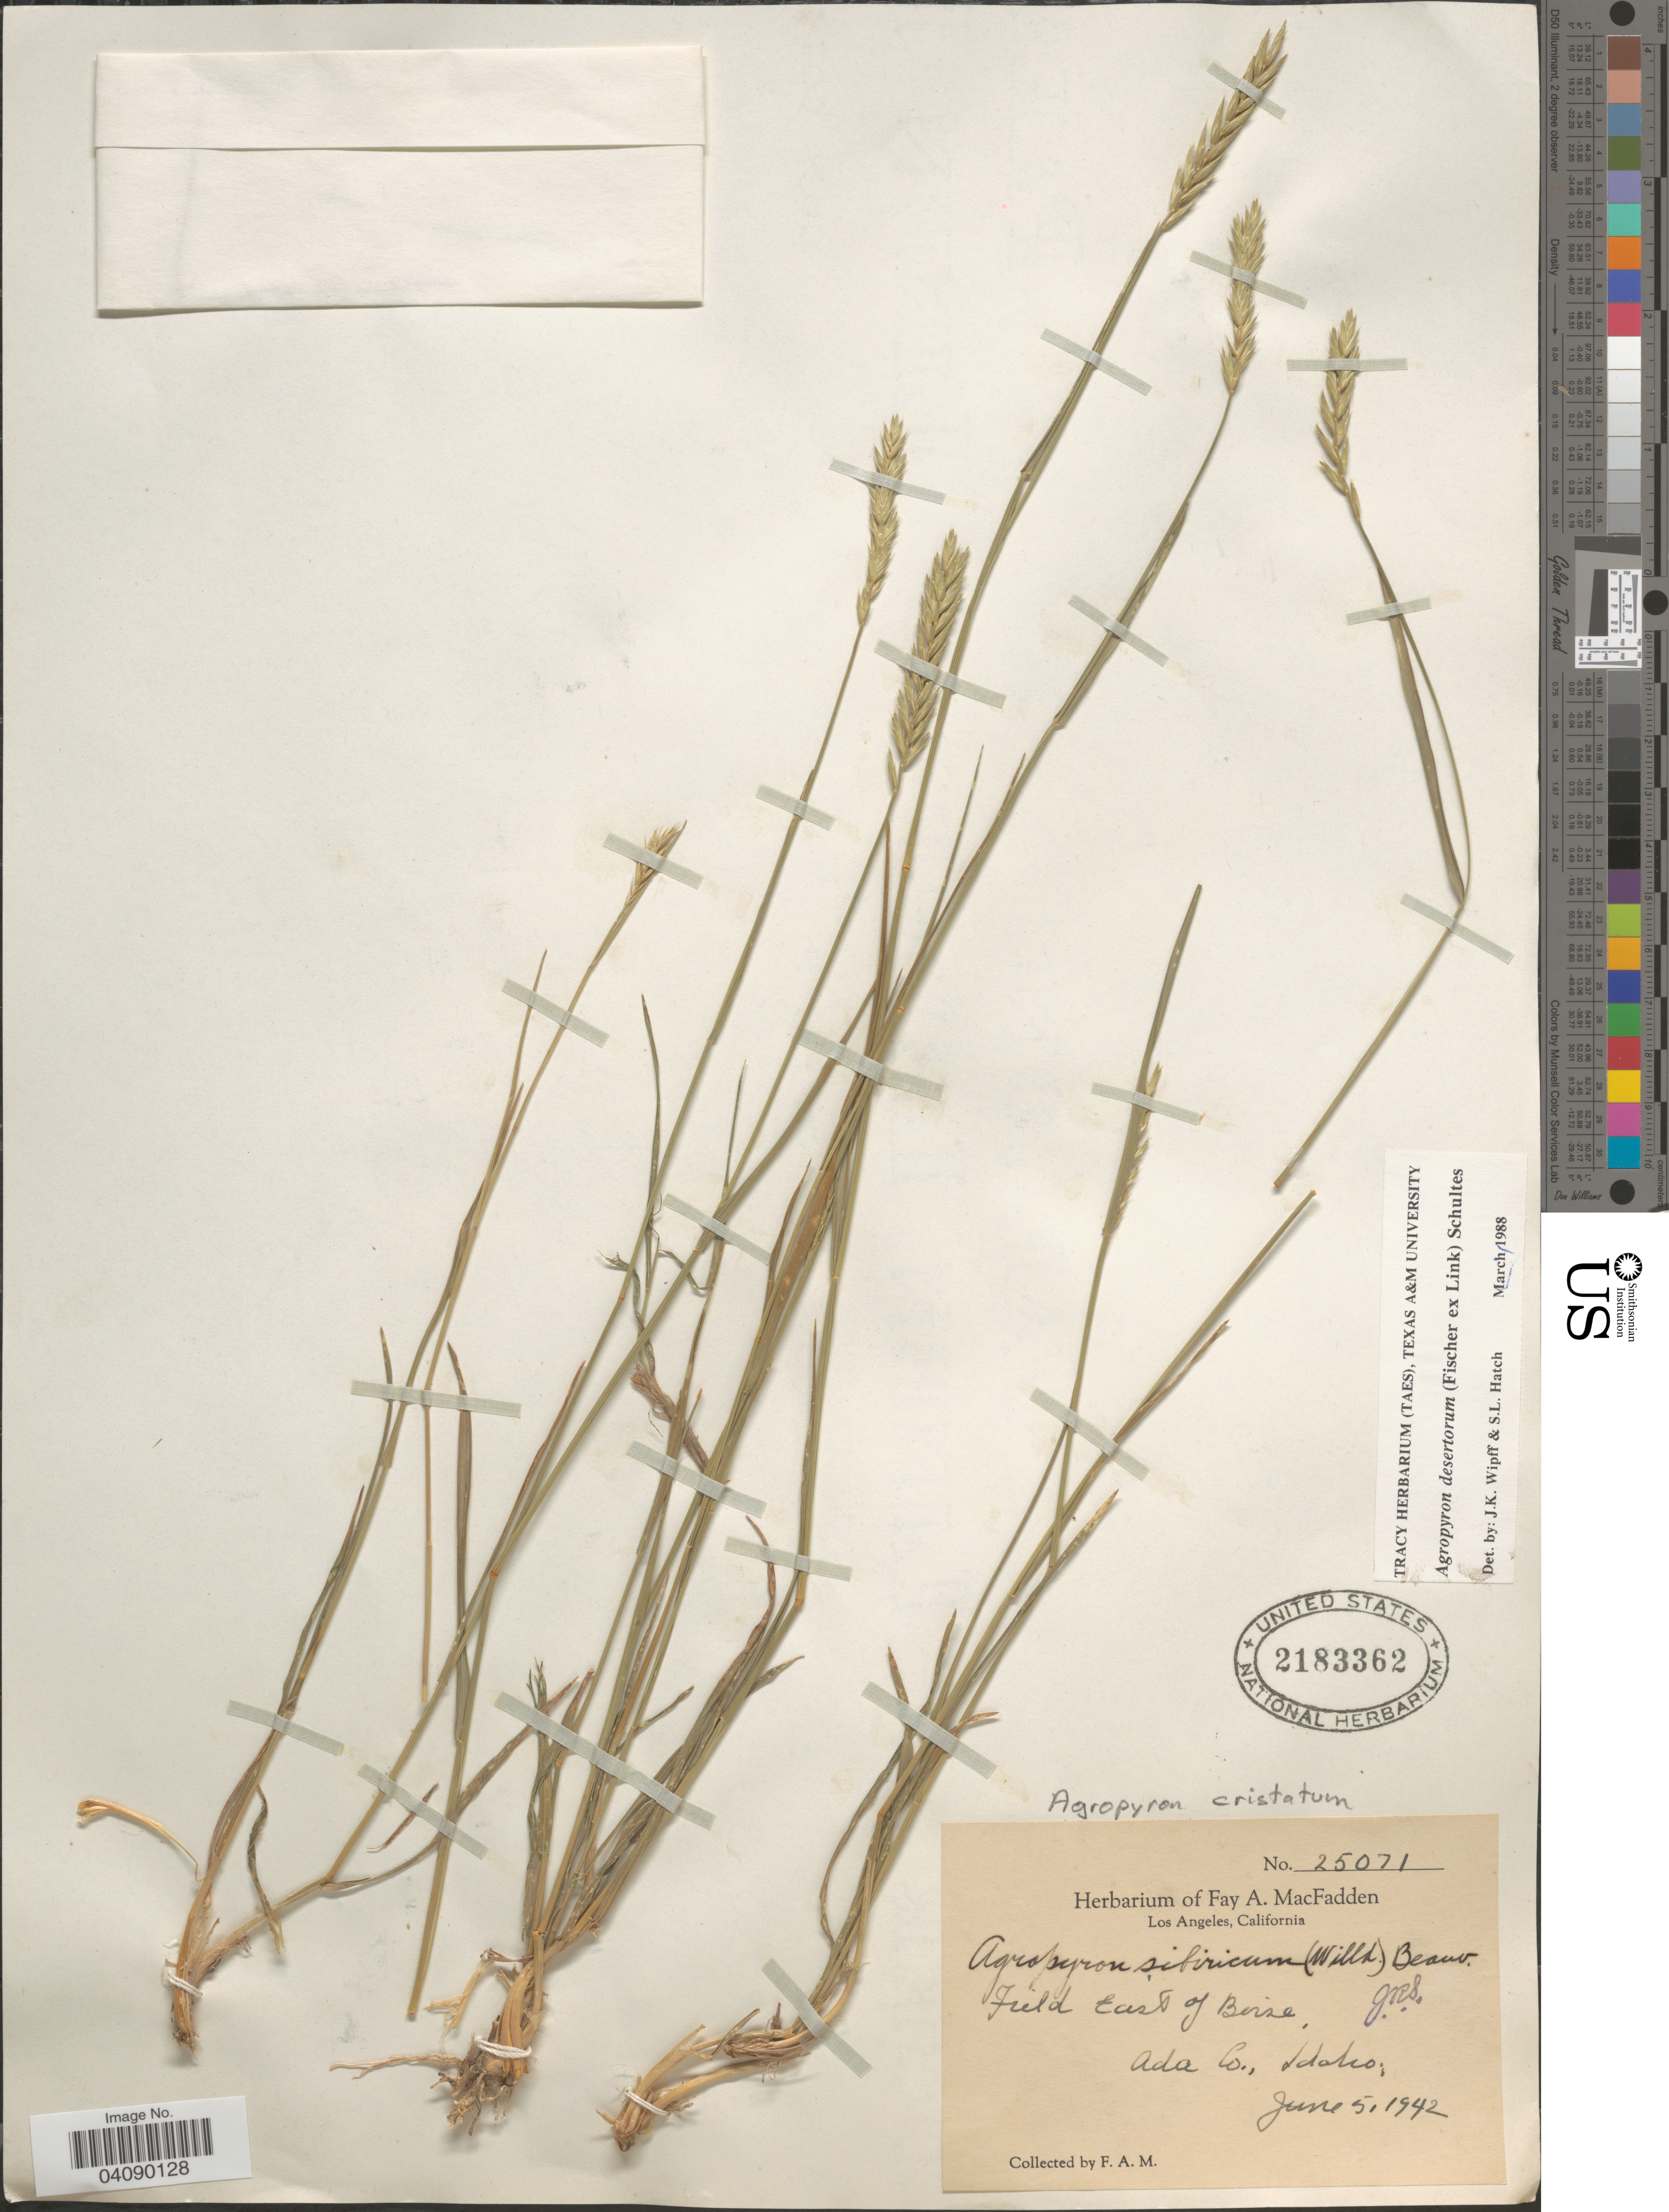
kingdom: Plantae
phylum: Tracheophyta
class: Liliopsida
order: Poales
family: Poaceae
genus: Agropyron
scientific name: Agropyron desertorum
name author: (Fisch. ex Link) Schult.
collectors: F. MacFadden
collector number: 25071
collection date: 1942-06-05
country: United States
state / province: Idaho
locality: Field East of Boise, Ada Co.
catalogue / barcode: US 2183362